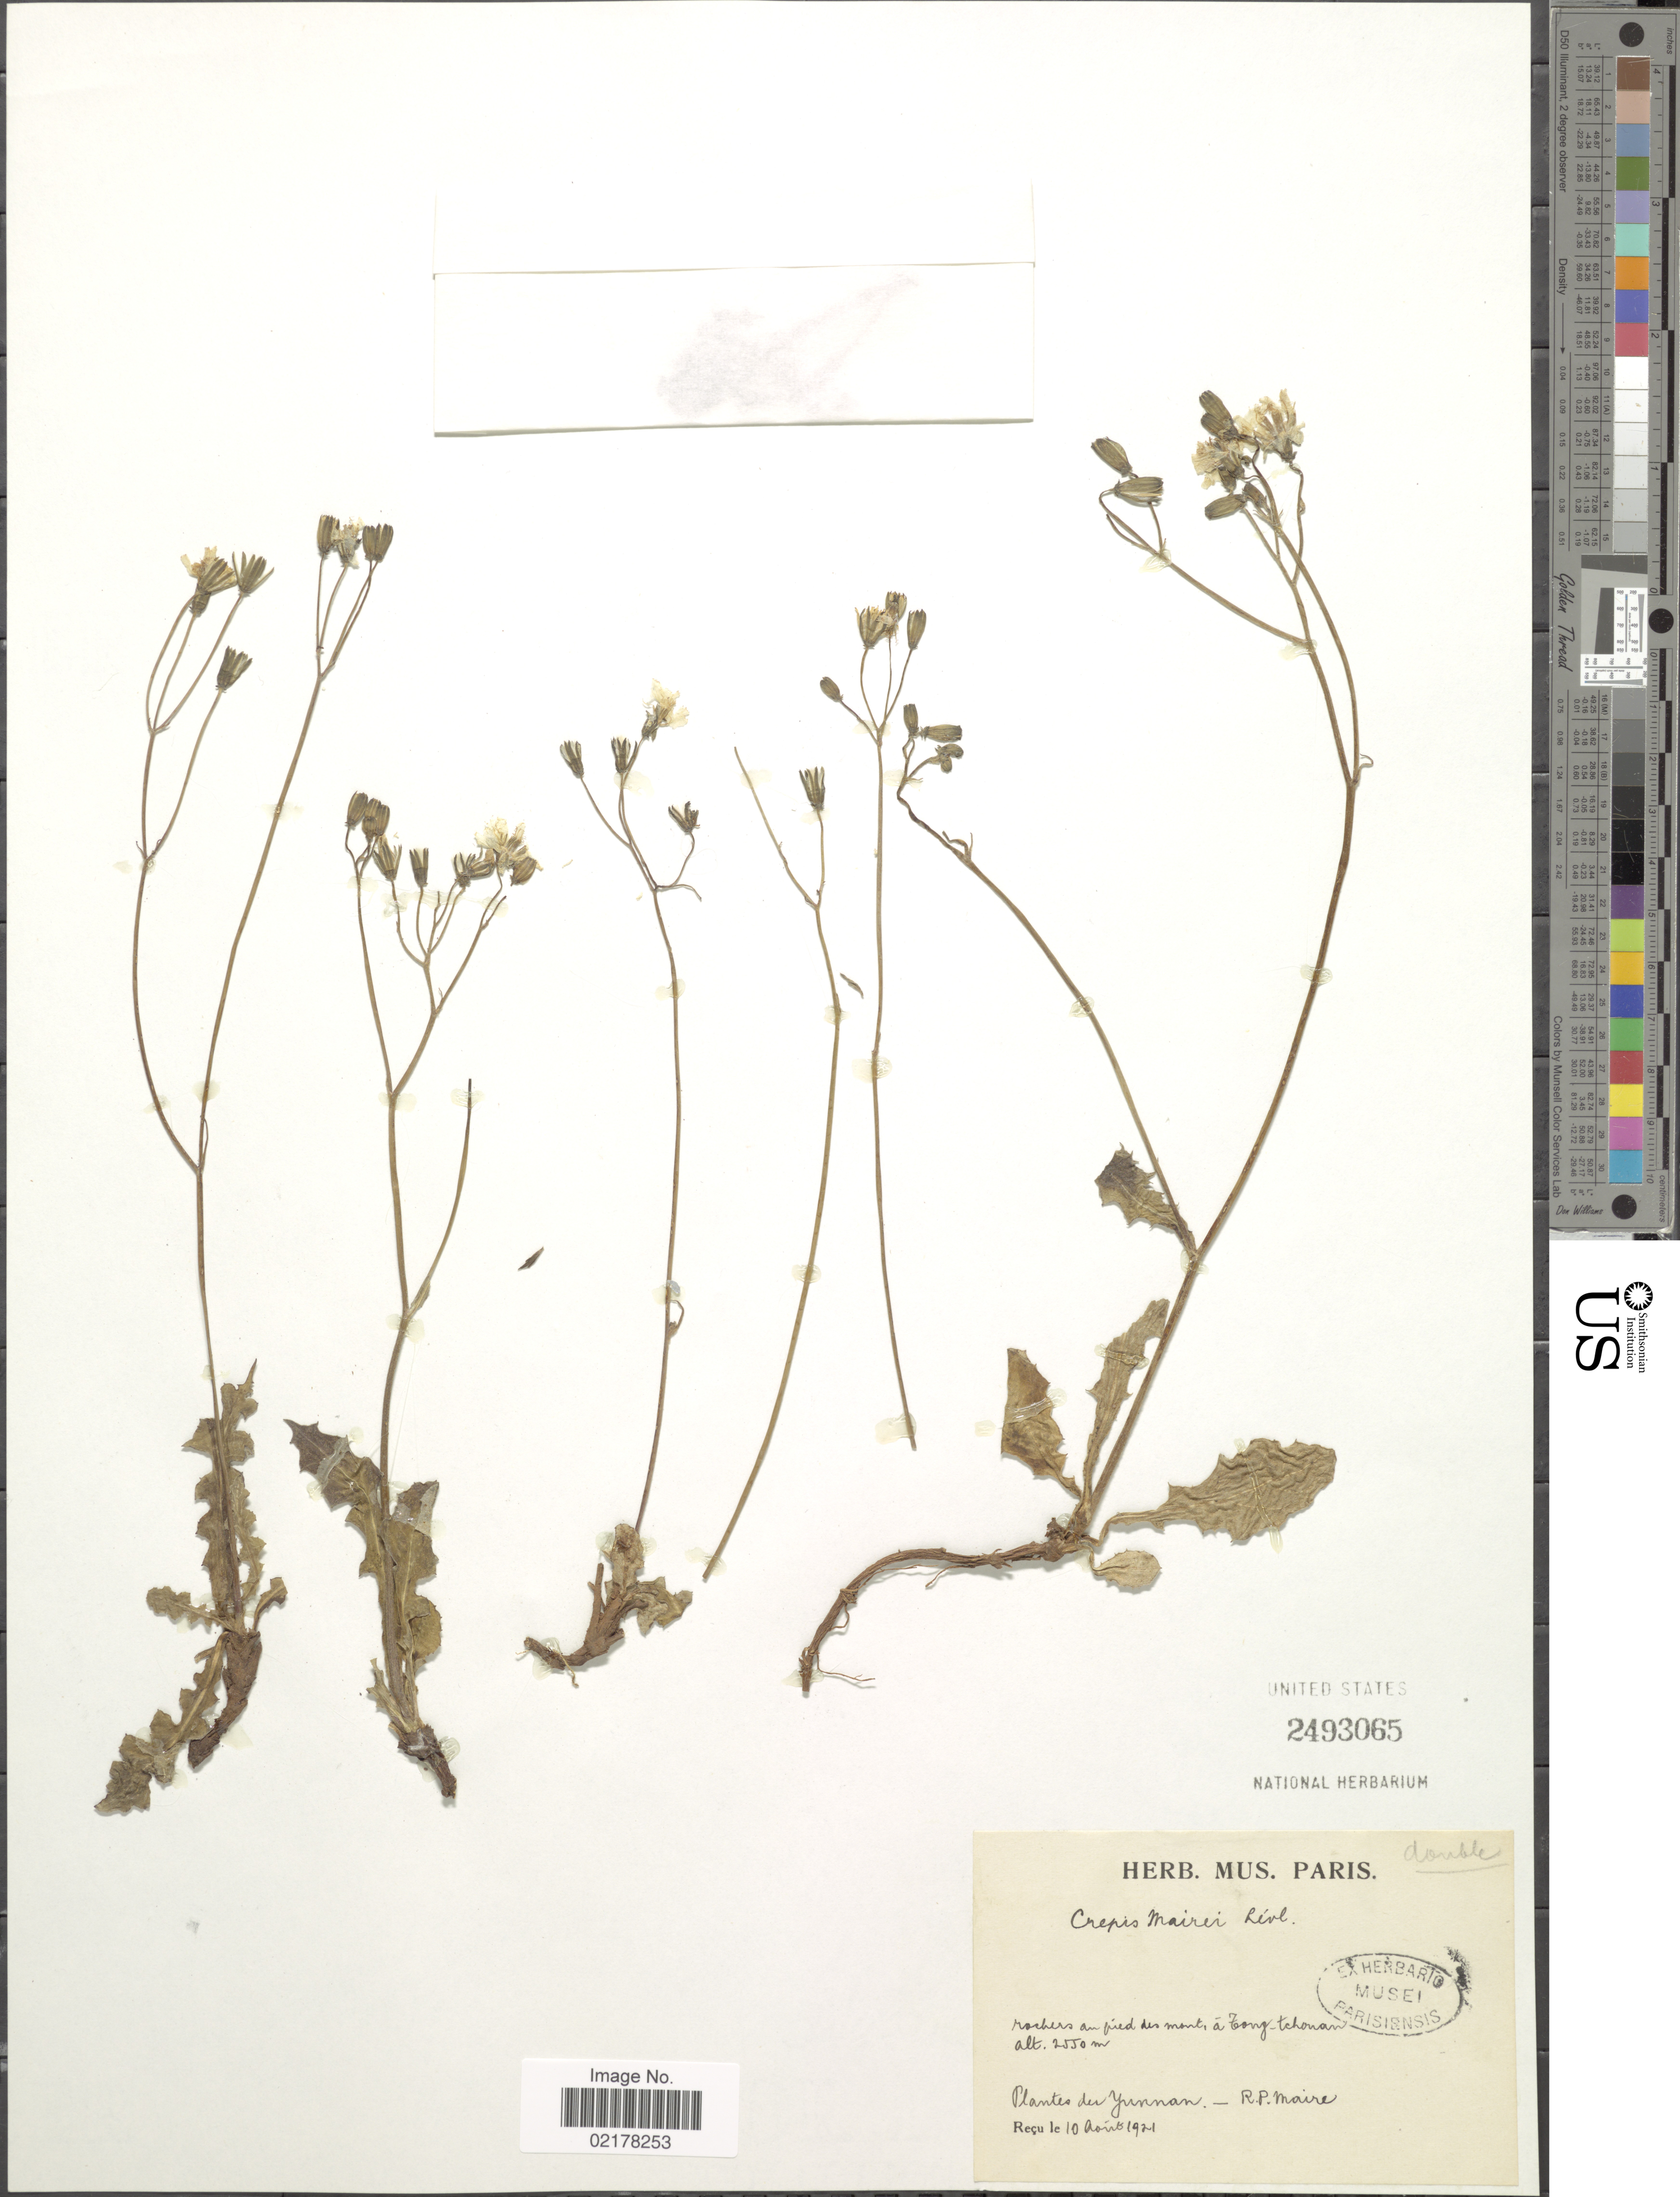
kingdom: Plantae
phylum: Tracheophyta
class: Magnoliopsida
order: Asterales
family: Asteraceae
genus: Youngia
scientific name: Youngia mairei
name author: (H. Lév.) Babc. & Stebbins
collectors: R.-P. Maire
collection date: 1921-08-10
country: China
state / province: Yunnan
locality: Yunnan, rochers an pied des mont, a Tong-tchonan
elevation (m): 2550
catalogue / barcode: US 2493065